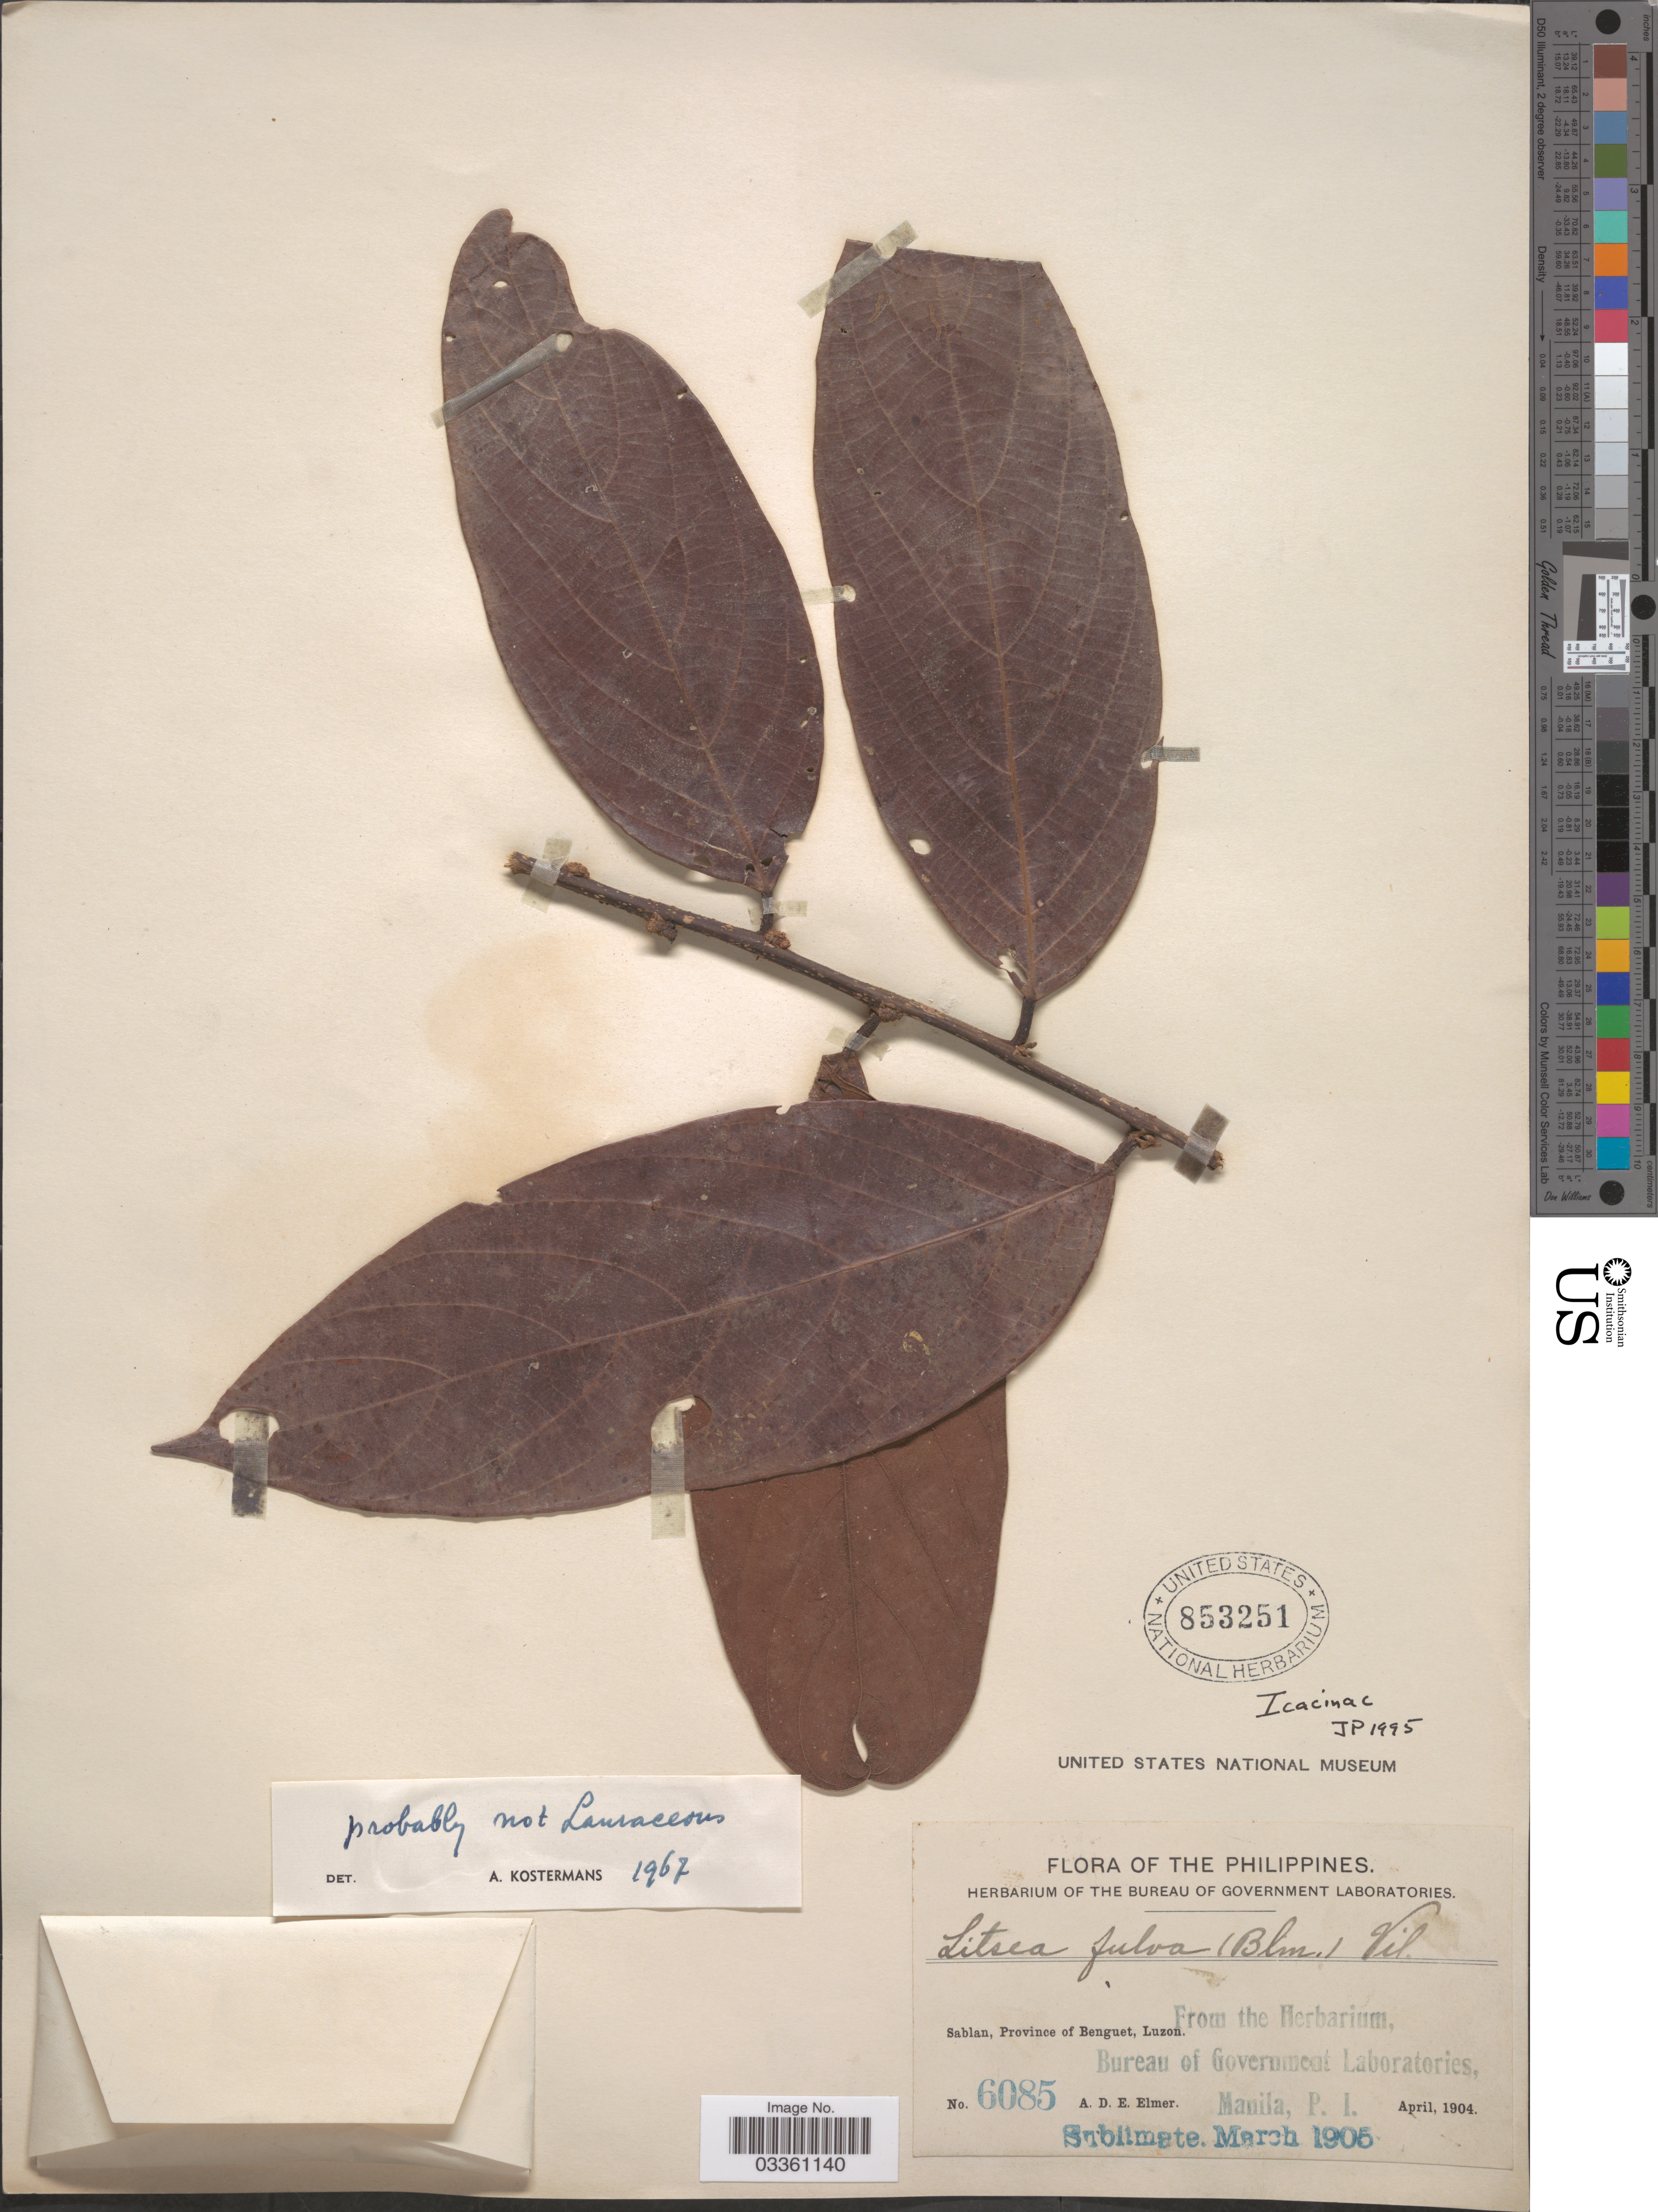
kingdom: Plantae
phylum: Tracheophyta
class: Magnoliopsida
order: Icacinales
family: Icacinaceae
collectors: A. D. E. Elmer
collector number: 6085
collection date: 1904-04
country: Philippines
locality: Sablan, Province of Benguet, Luzon.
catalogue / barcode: US 853251